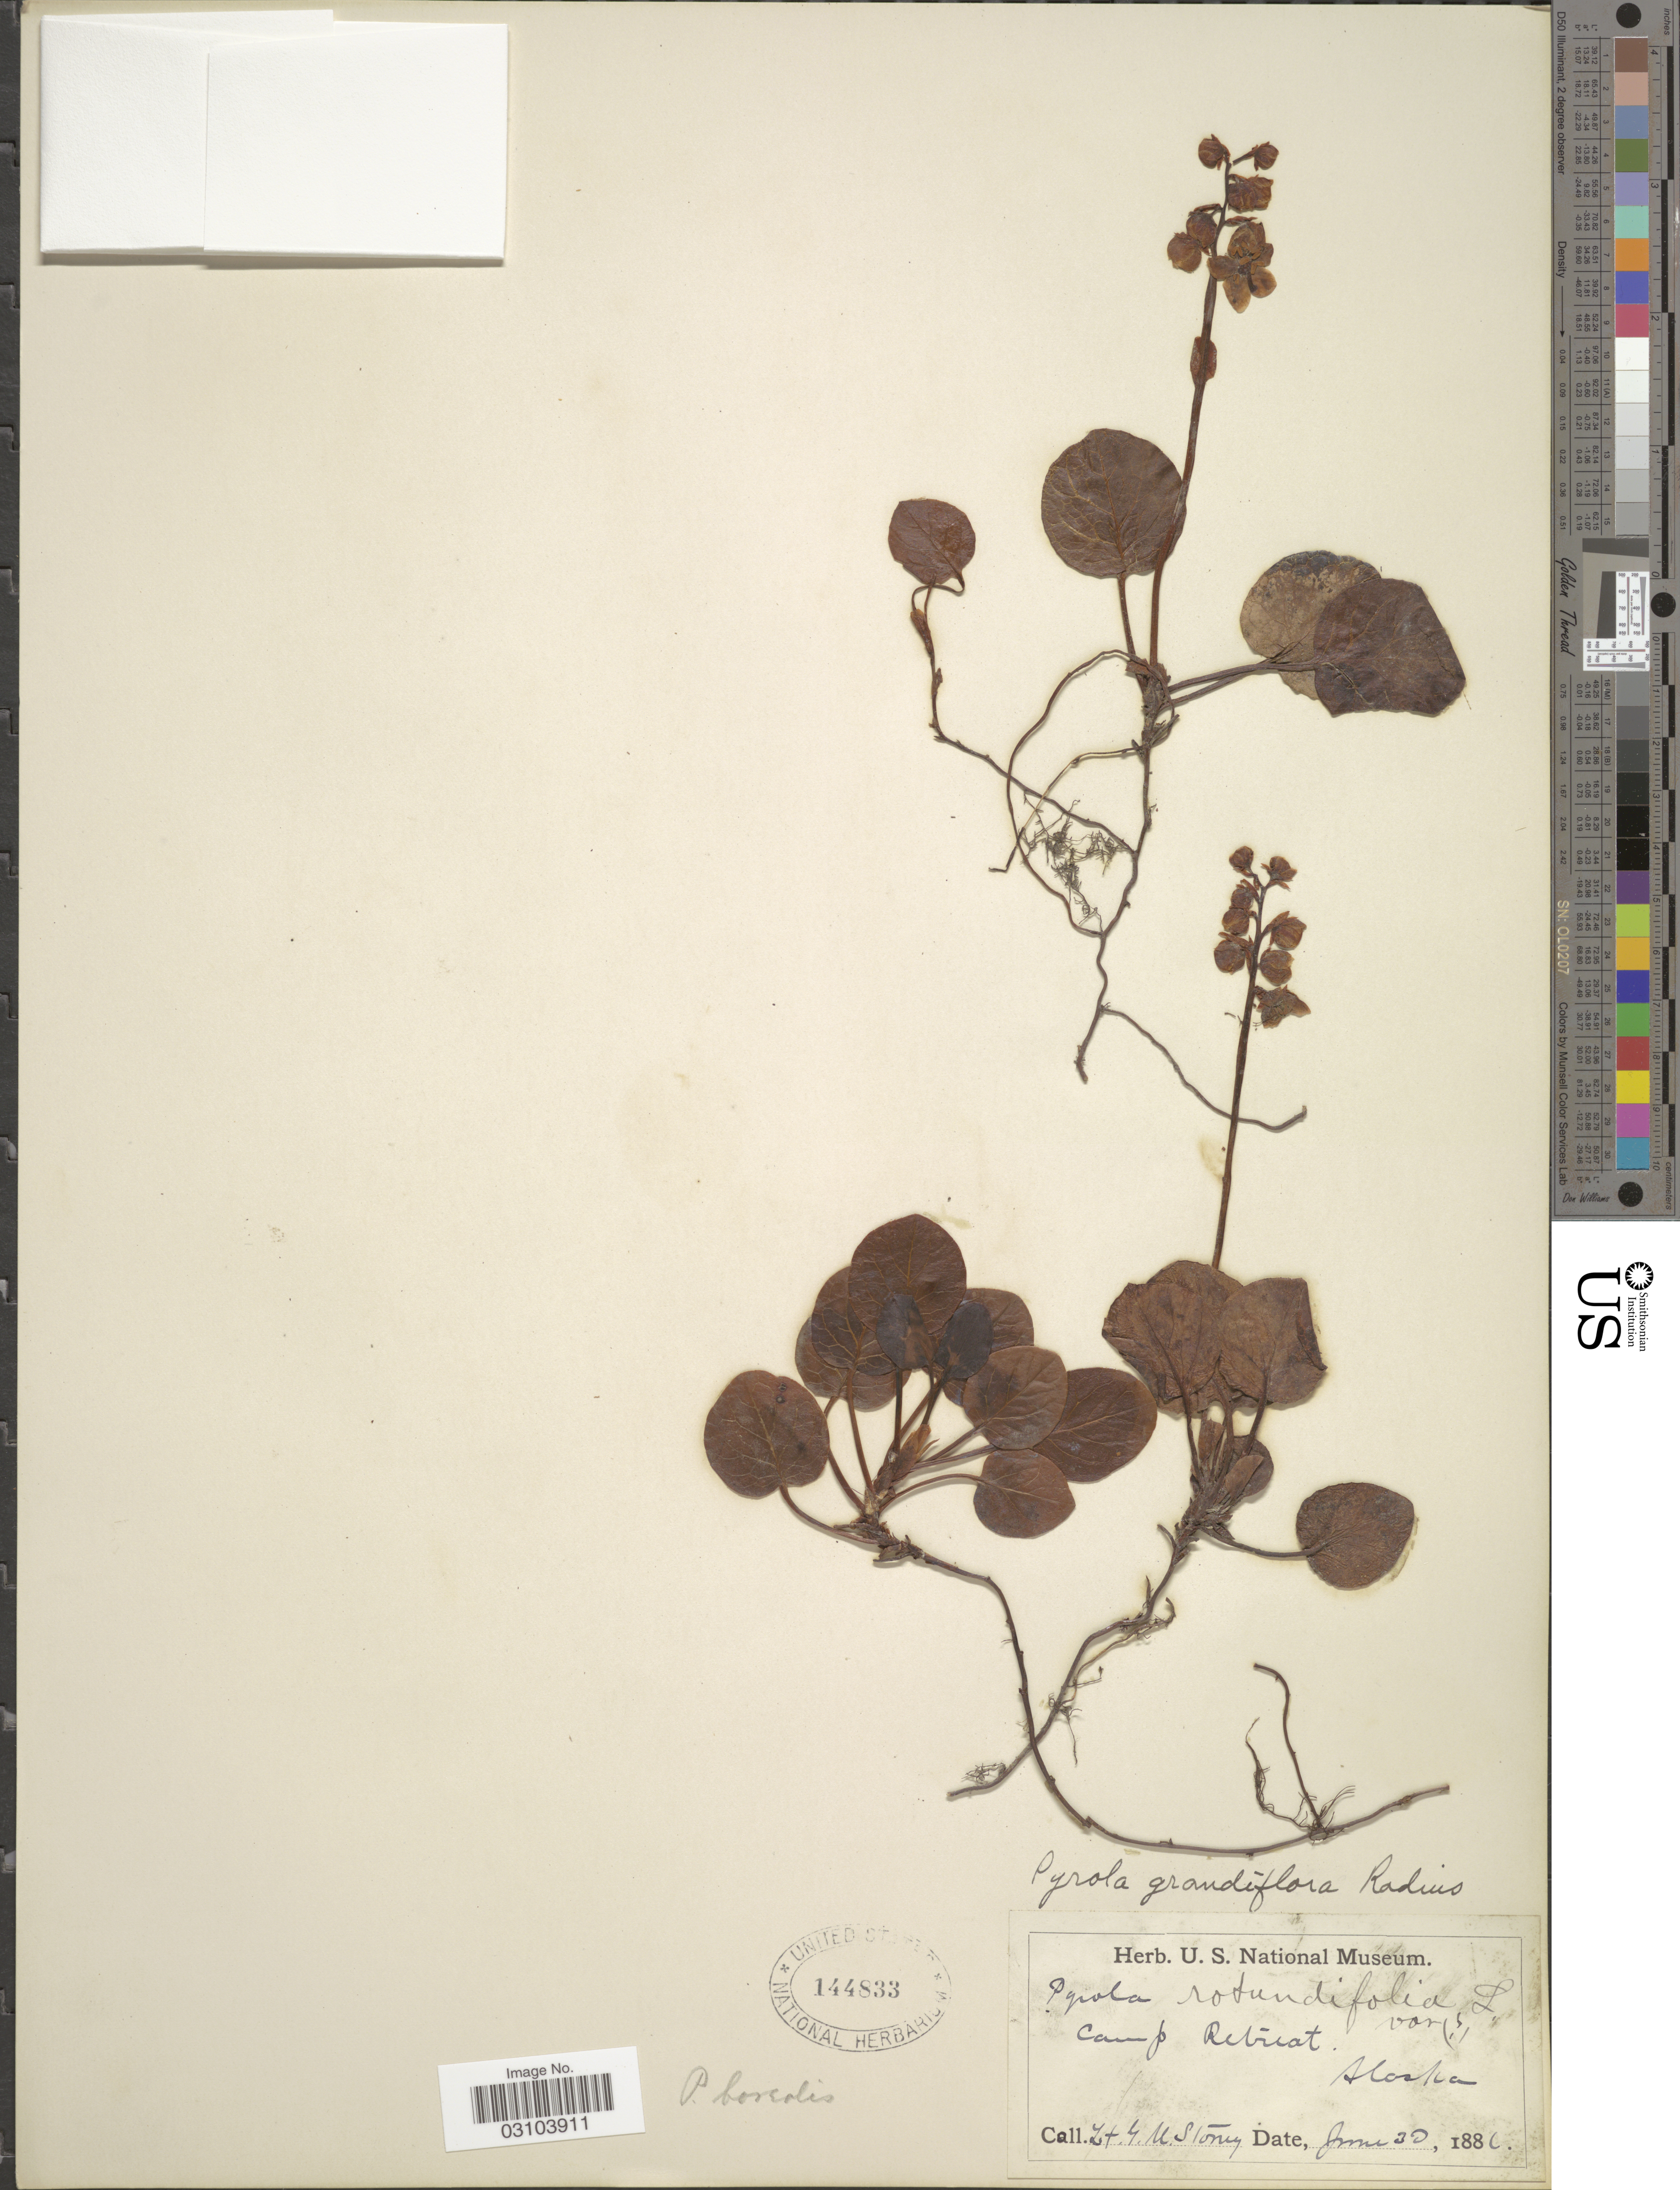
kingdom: Plantae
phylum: Tracheophyta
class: Magnoliopsida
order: Ericales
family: Ericaceae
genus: Pyrola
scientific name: Pyrola grandiflora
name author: Radius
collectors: G. Stoney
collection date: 1881-06-30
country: United States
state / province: Alaska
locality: Camp Retreat.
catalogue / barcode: US 144833